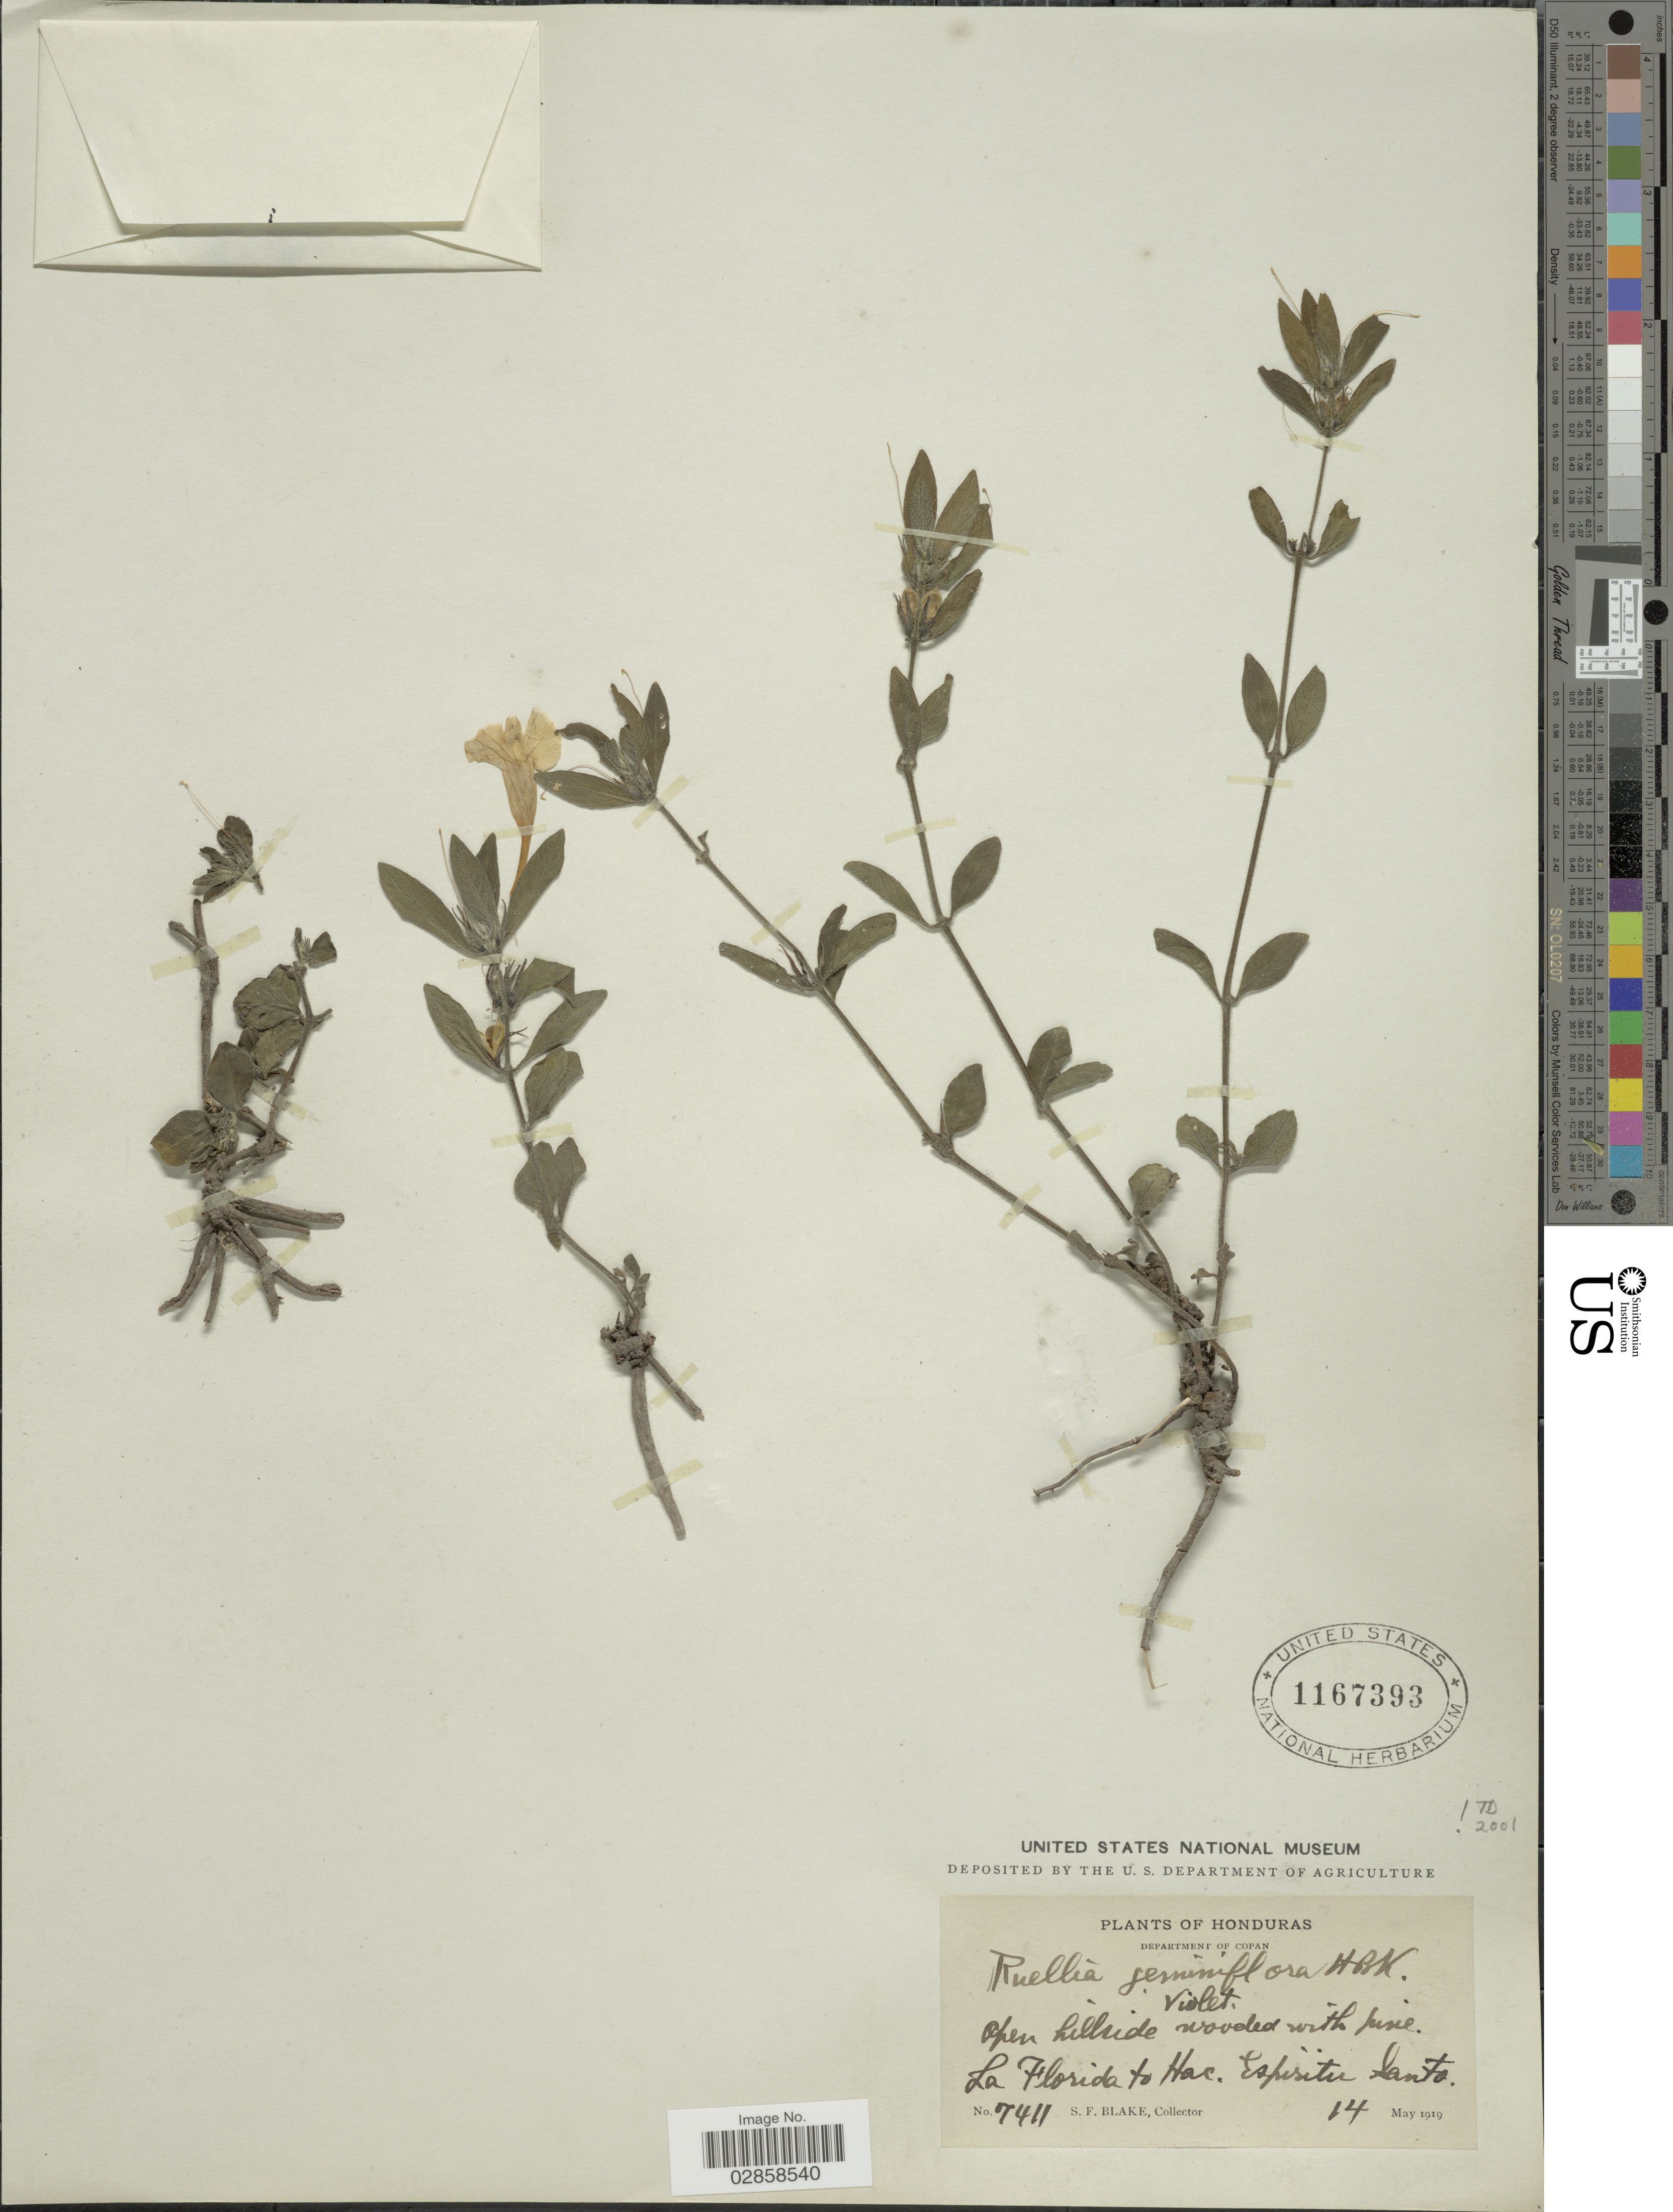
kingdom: Plantae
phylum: Tracheophyta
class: Magnoliopsida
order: Lamiales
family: Acanthaceae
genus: Ruellia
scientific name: Ruellia geminiflora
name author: Kunth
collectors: S. Blake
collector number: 7411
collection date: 1919-05-14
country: Honduras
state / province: Copán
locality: Department of Copan. La Florida to Hac. Espiritu Santo.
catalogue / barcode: US 1167393